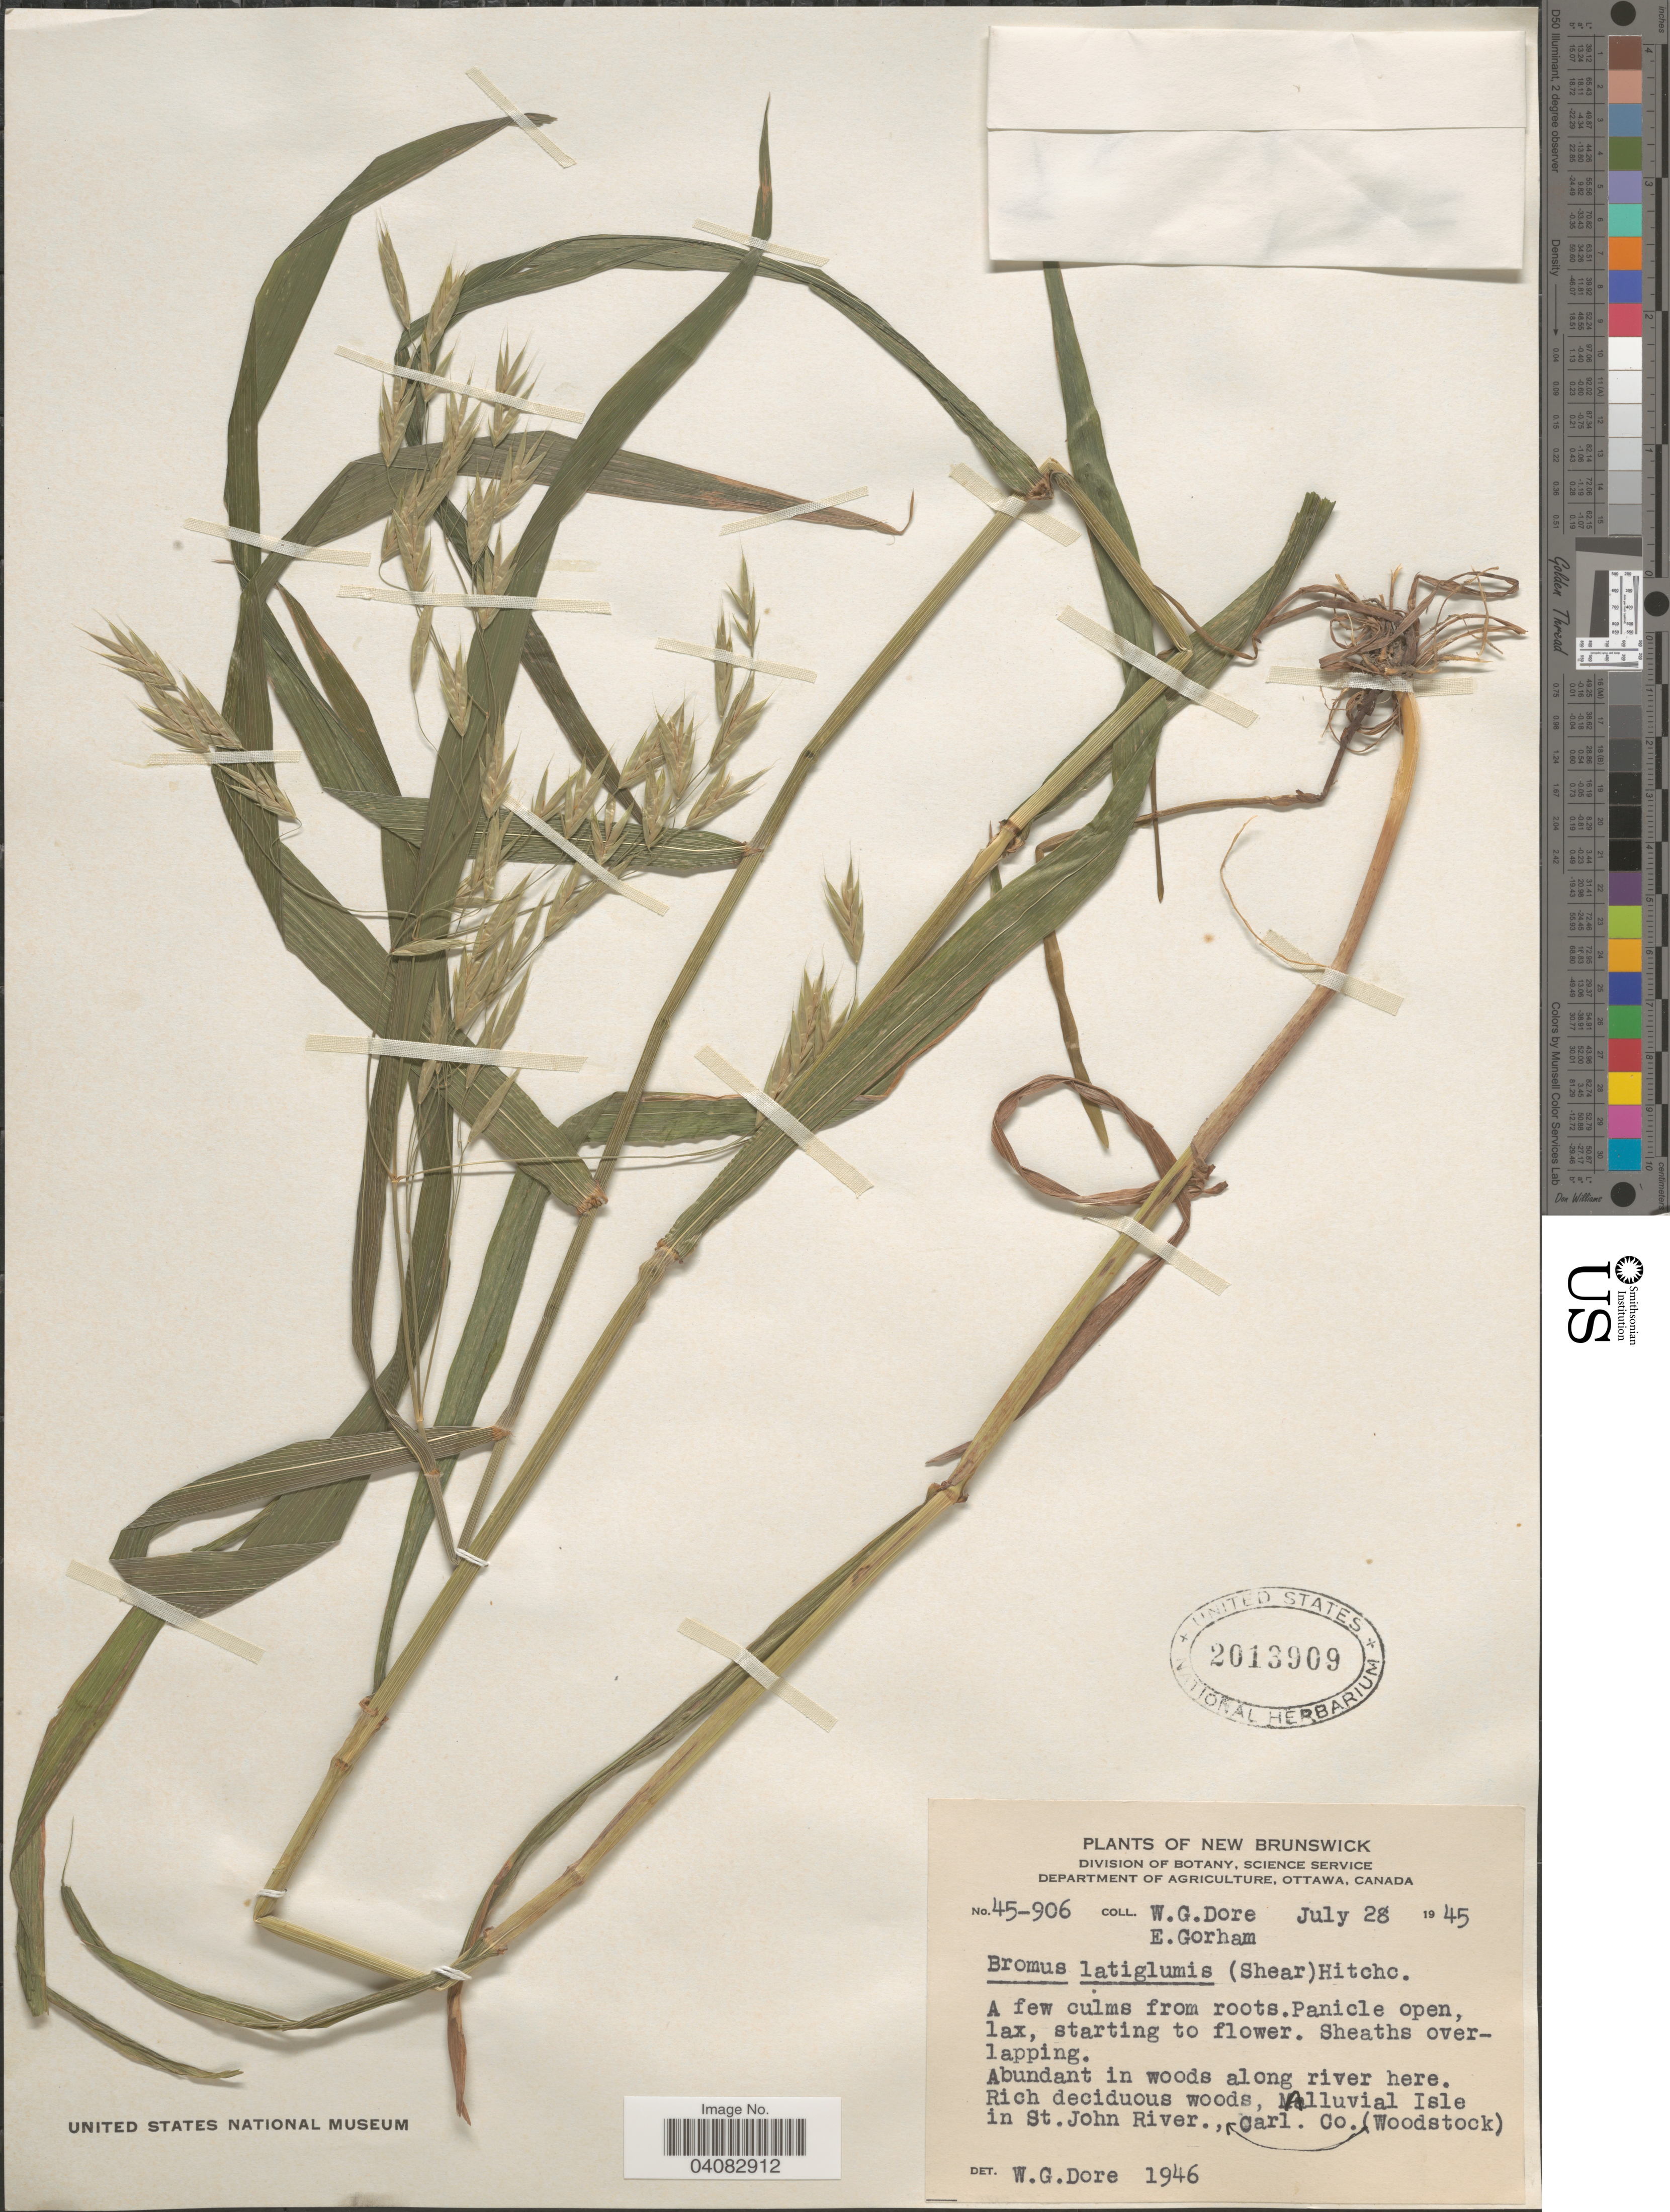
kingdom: Plantae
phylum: Tracheophyta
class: Liliopsida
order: Poales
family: Poaceae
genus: Bromus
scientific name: Bromus latiglumis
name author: (Scribn. ex Shear) Hitchc.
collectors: W. Dore & E. Gorham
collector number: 45-906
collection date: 1945-07-28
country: Canada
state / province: New Brunswick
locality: Abundant in woods along river here. Rich deciduous woods, Alluvial Isle in St. John River., Carl. Co. (Woodstock).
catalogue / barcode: US 2013909